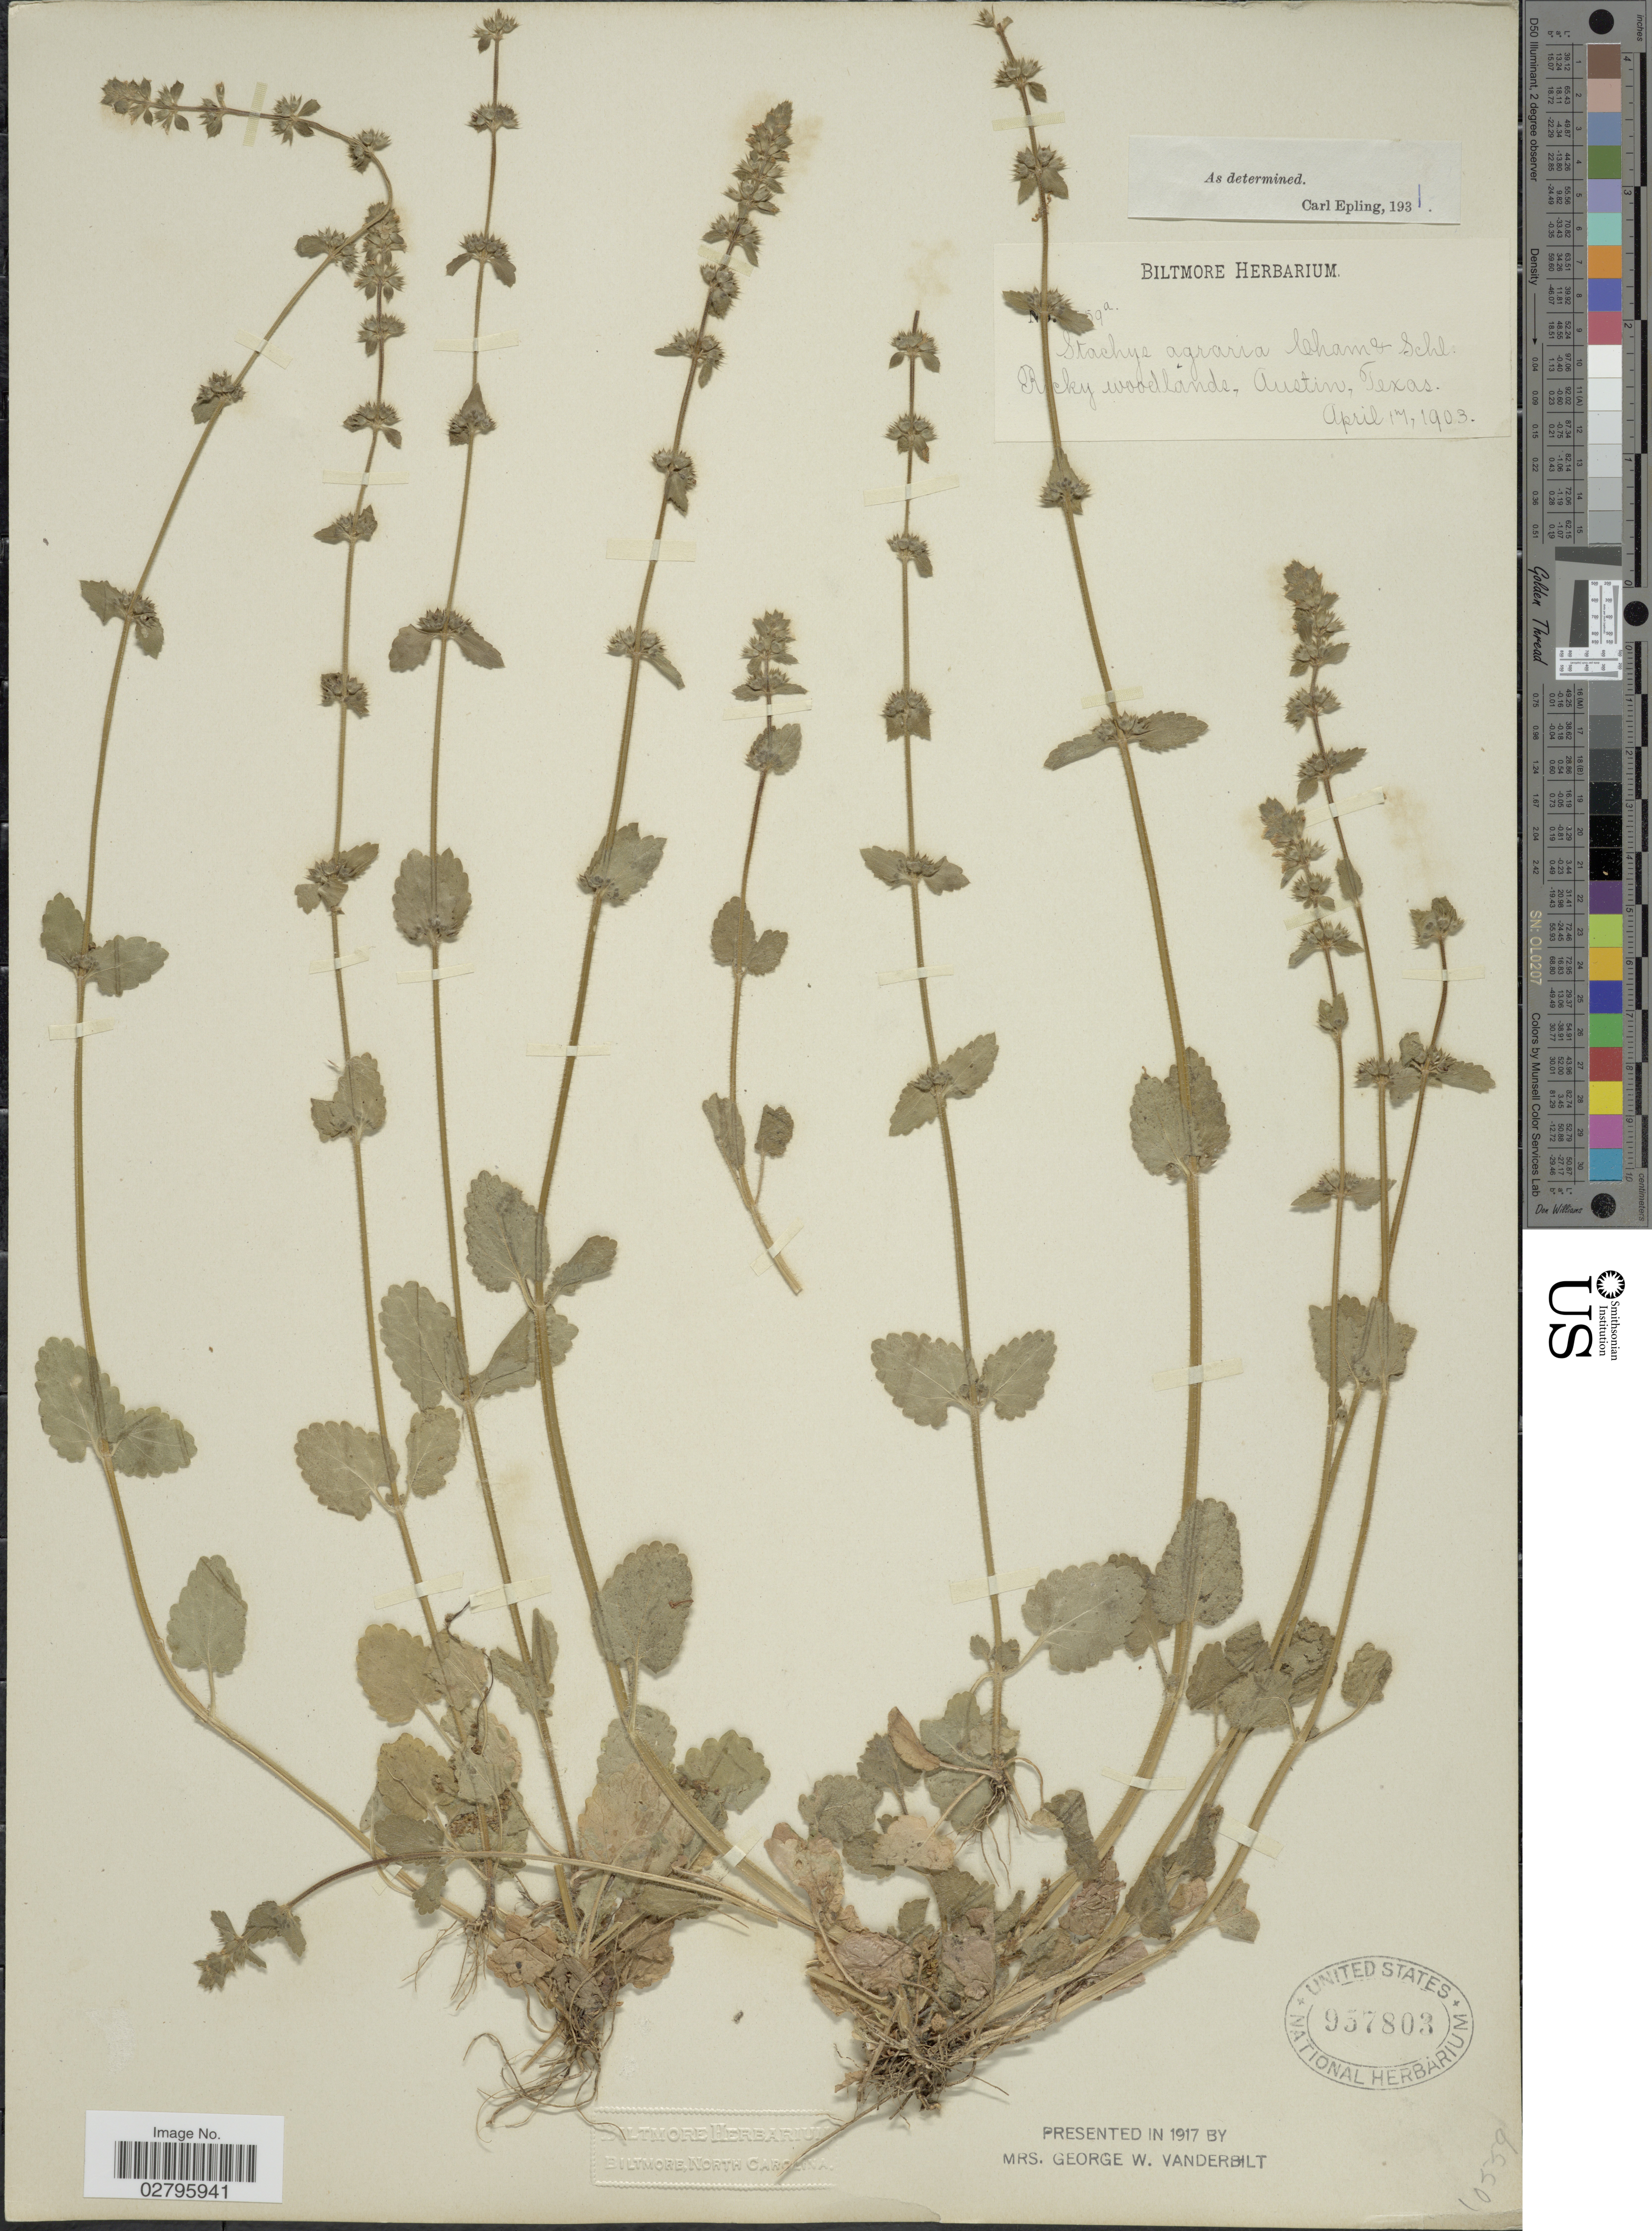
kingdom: Plantae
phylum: Tracheophyta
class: Magnoliopsida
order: Lamiales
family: Lamiaceae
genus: Stachys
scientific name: Stachys agraria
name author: Schltdl. & Cham.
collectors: ex herb. Biltmore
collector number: !59a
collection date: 1903-04-17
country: United States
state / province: Texas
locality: Rocky woodlands, Austin, Texas.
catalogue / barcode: US 957803